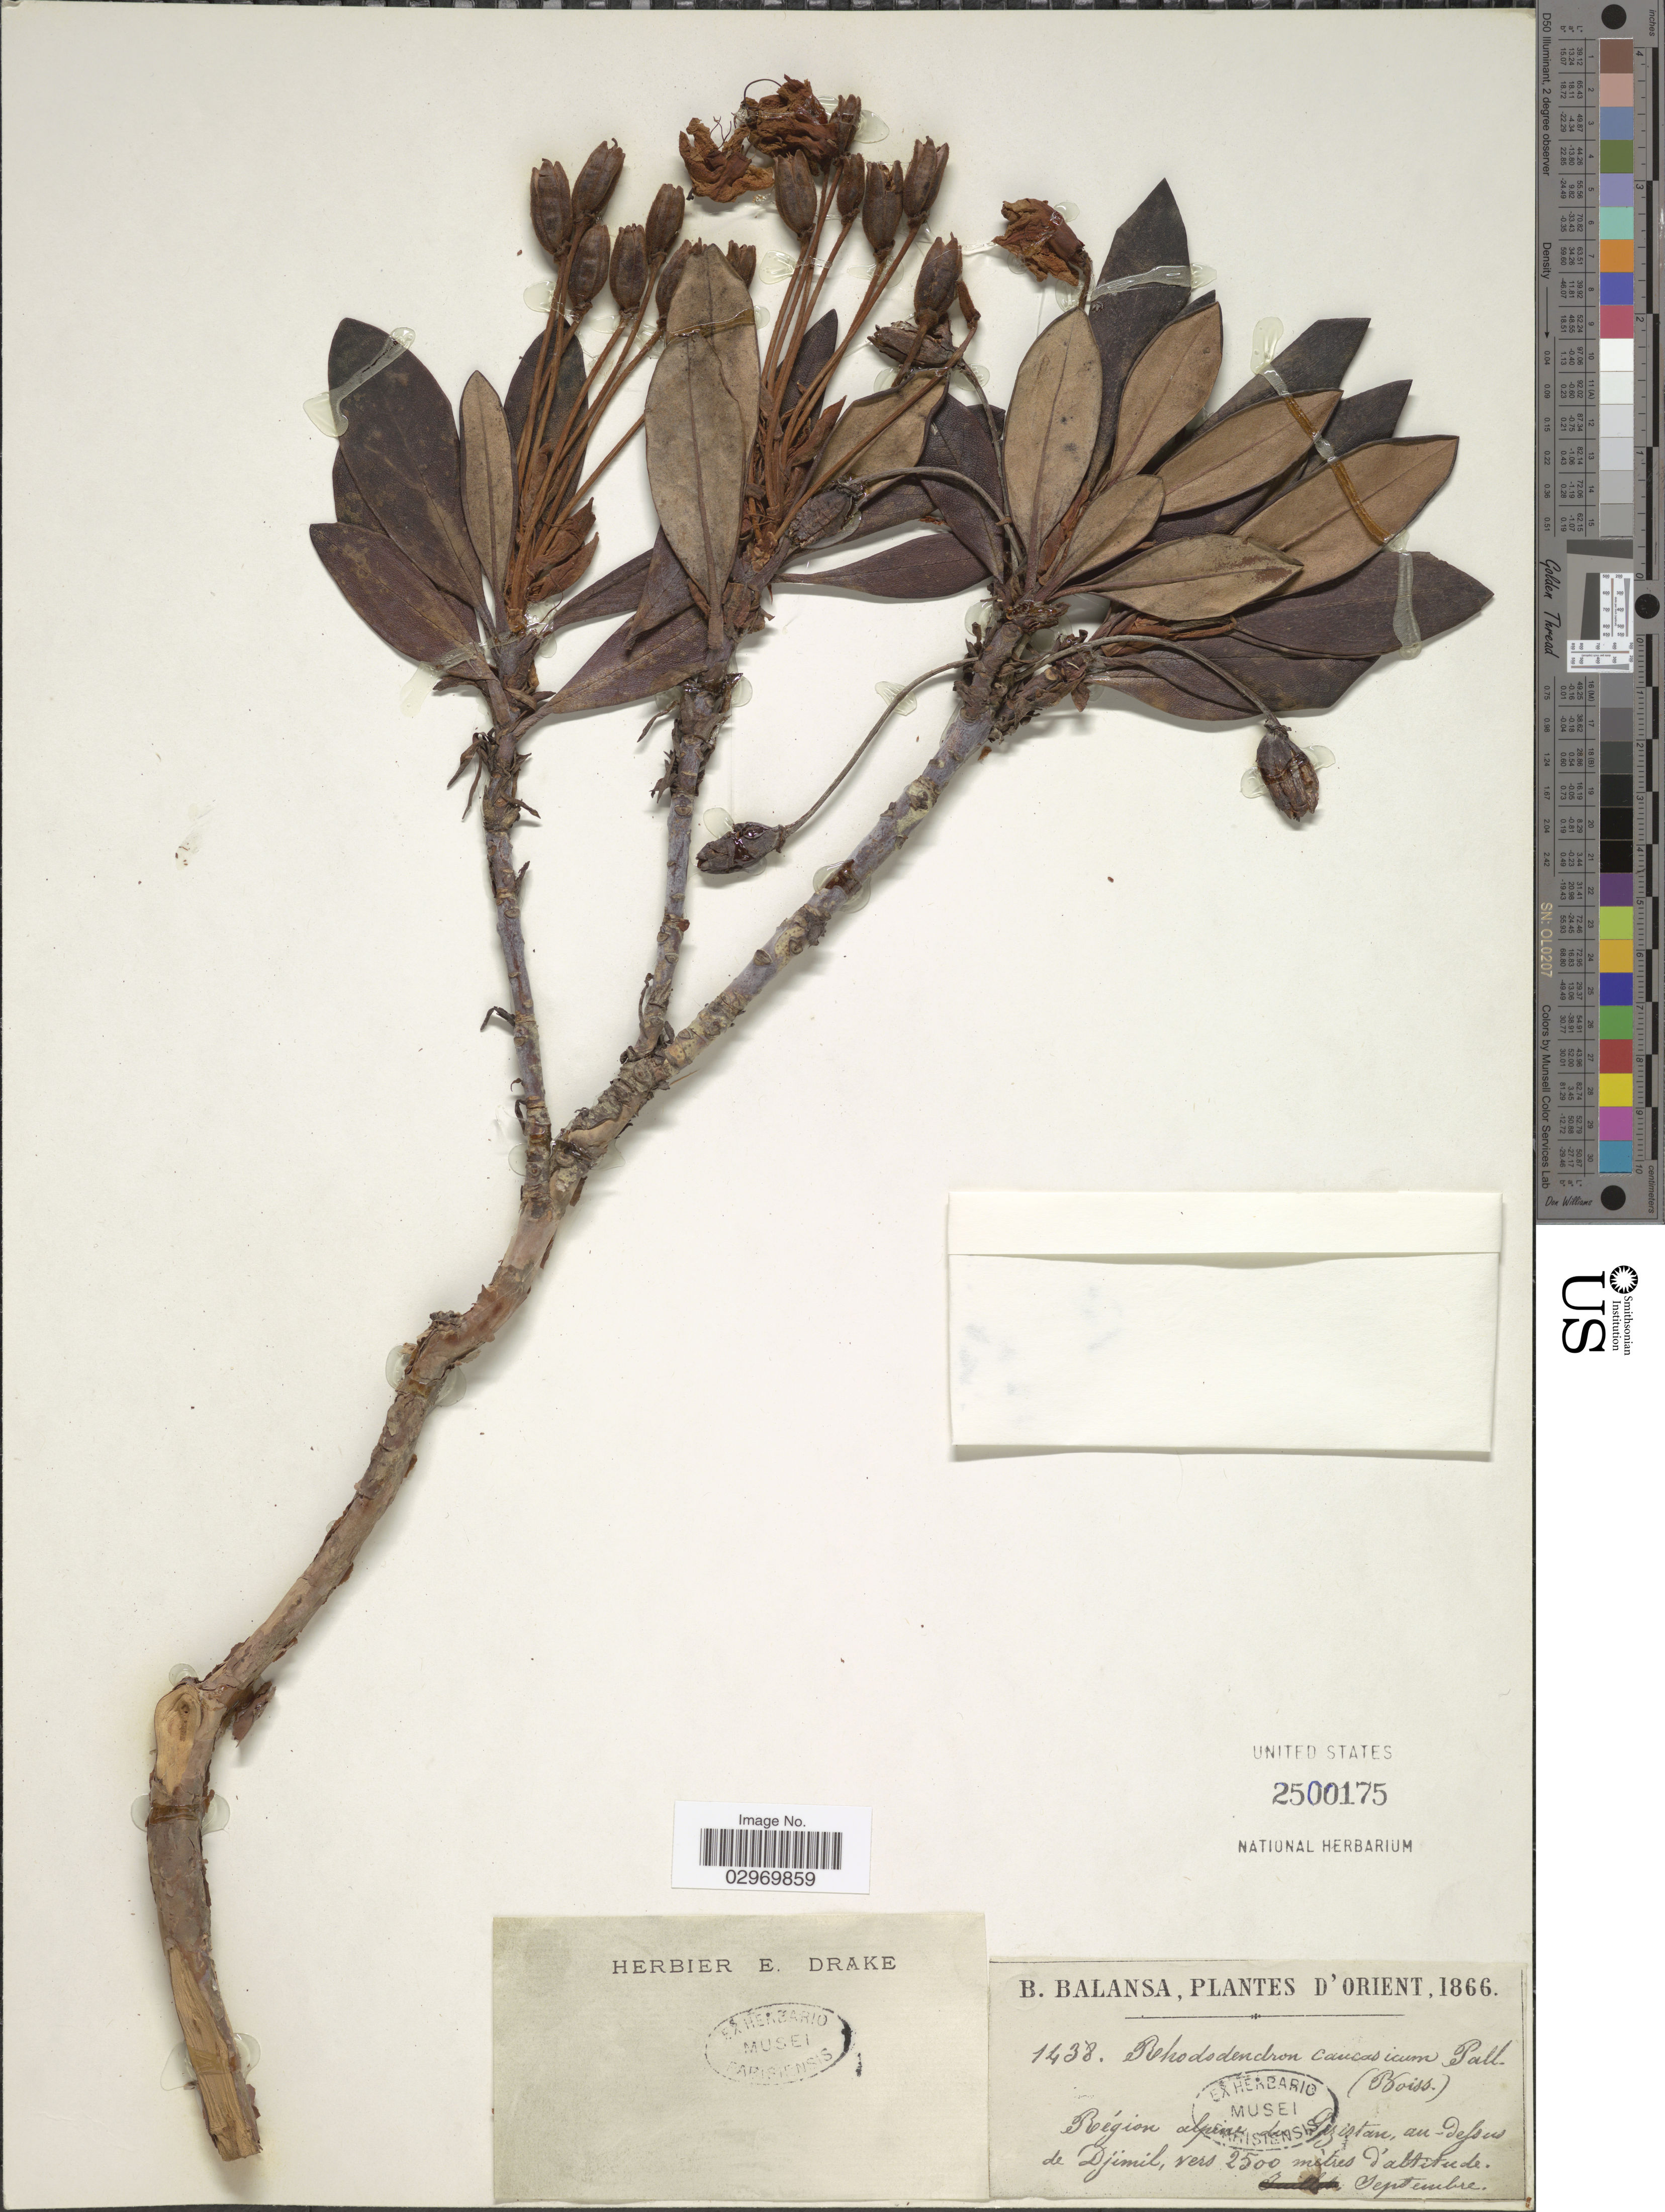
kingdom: Plantae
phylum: Tracheophyta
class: Magnoliopsida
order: Ericales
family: Ericaceae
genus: Rhododendron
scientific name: Rhododendron caucasicum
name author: Pall.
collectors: B. Balansa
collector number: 1438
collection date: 1866-09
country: Turkey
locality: Région alpine de Lazistan, au delpsen de Djimil.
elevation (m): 2500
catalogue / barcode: US 2500175